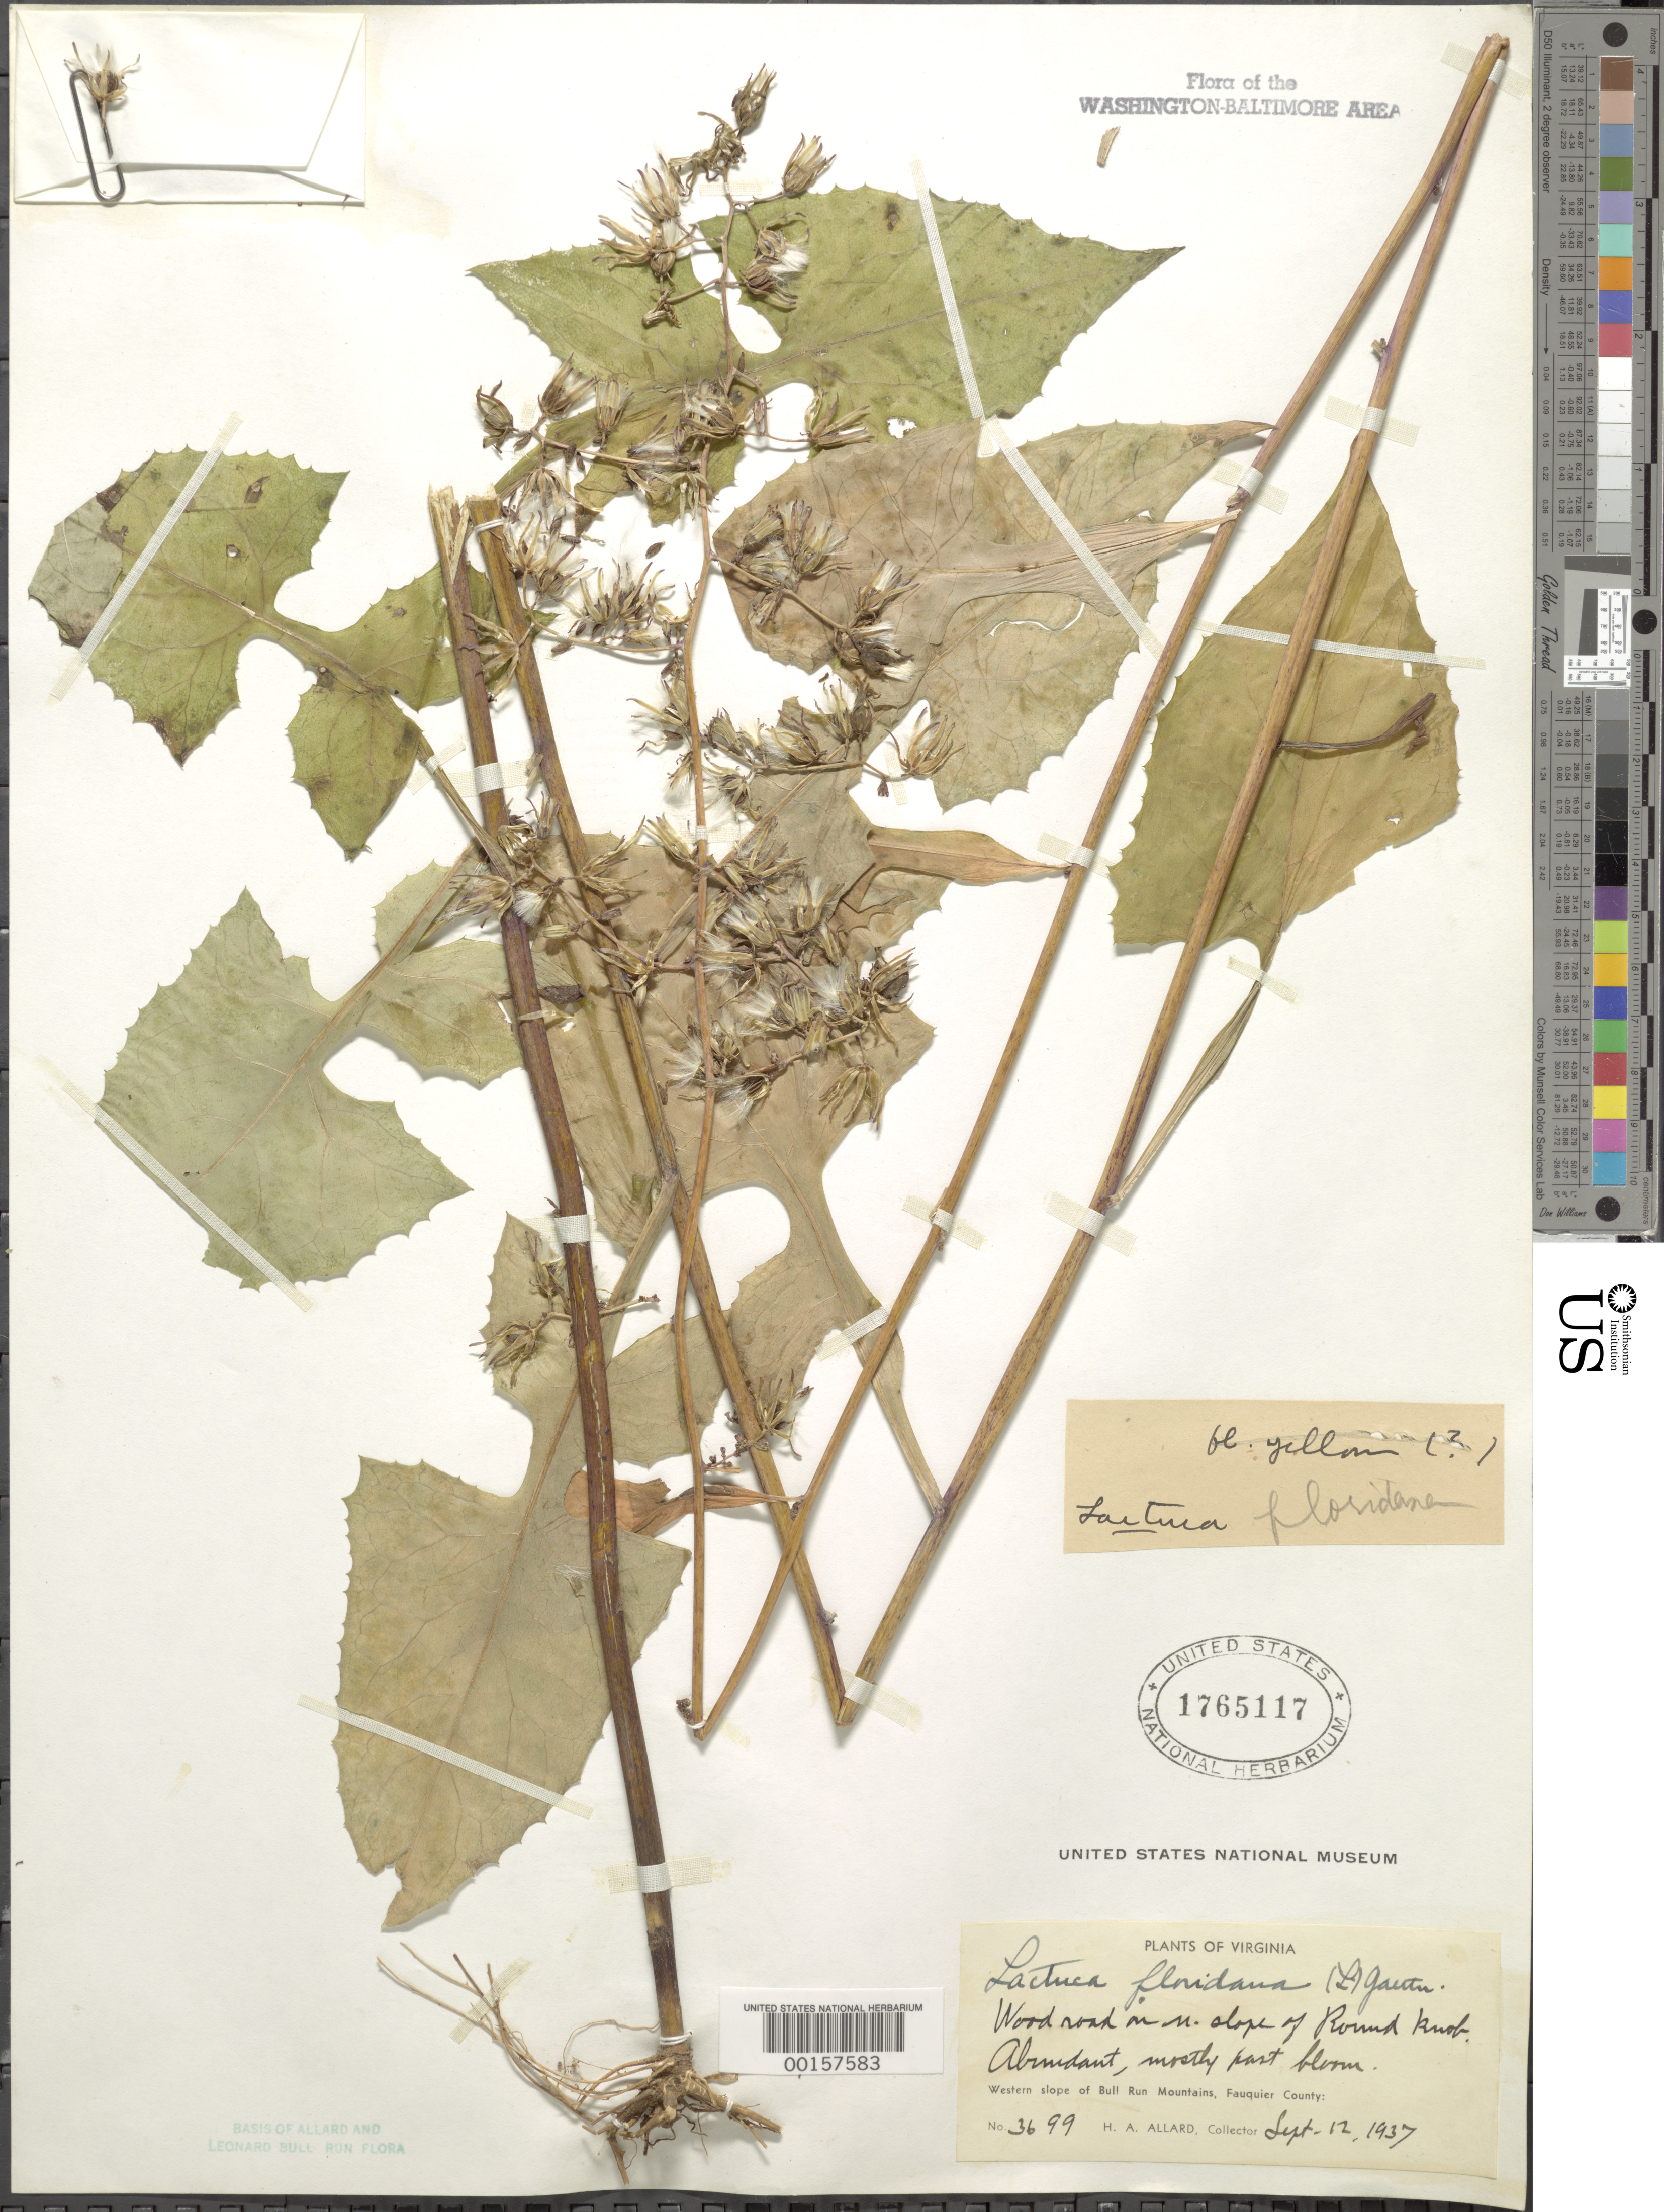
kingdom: Plantae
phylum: Tracheophyta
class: Magnoliopsida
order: Asterales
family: Asteraceae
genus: Lactuca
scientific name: Lactuca floridana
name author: (L.) Gaertn.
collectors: H. A. Allard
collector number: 3699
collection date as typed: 12 Sep 1937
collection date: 1937-09-12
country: United States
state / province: Virginia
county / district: Fauquier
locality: Round Knob western slope of Bull Run Mountains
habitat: Woods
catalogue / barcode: US 1765117